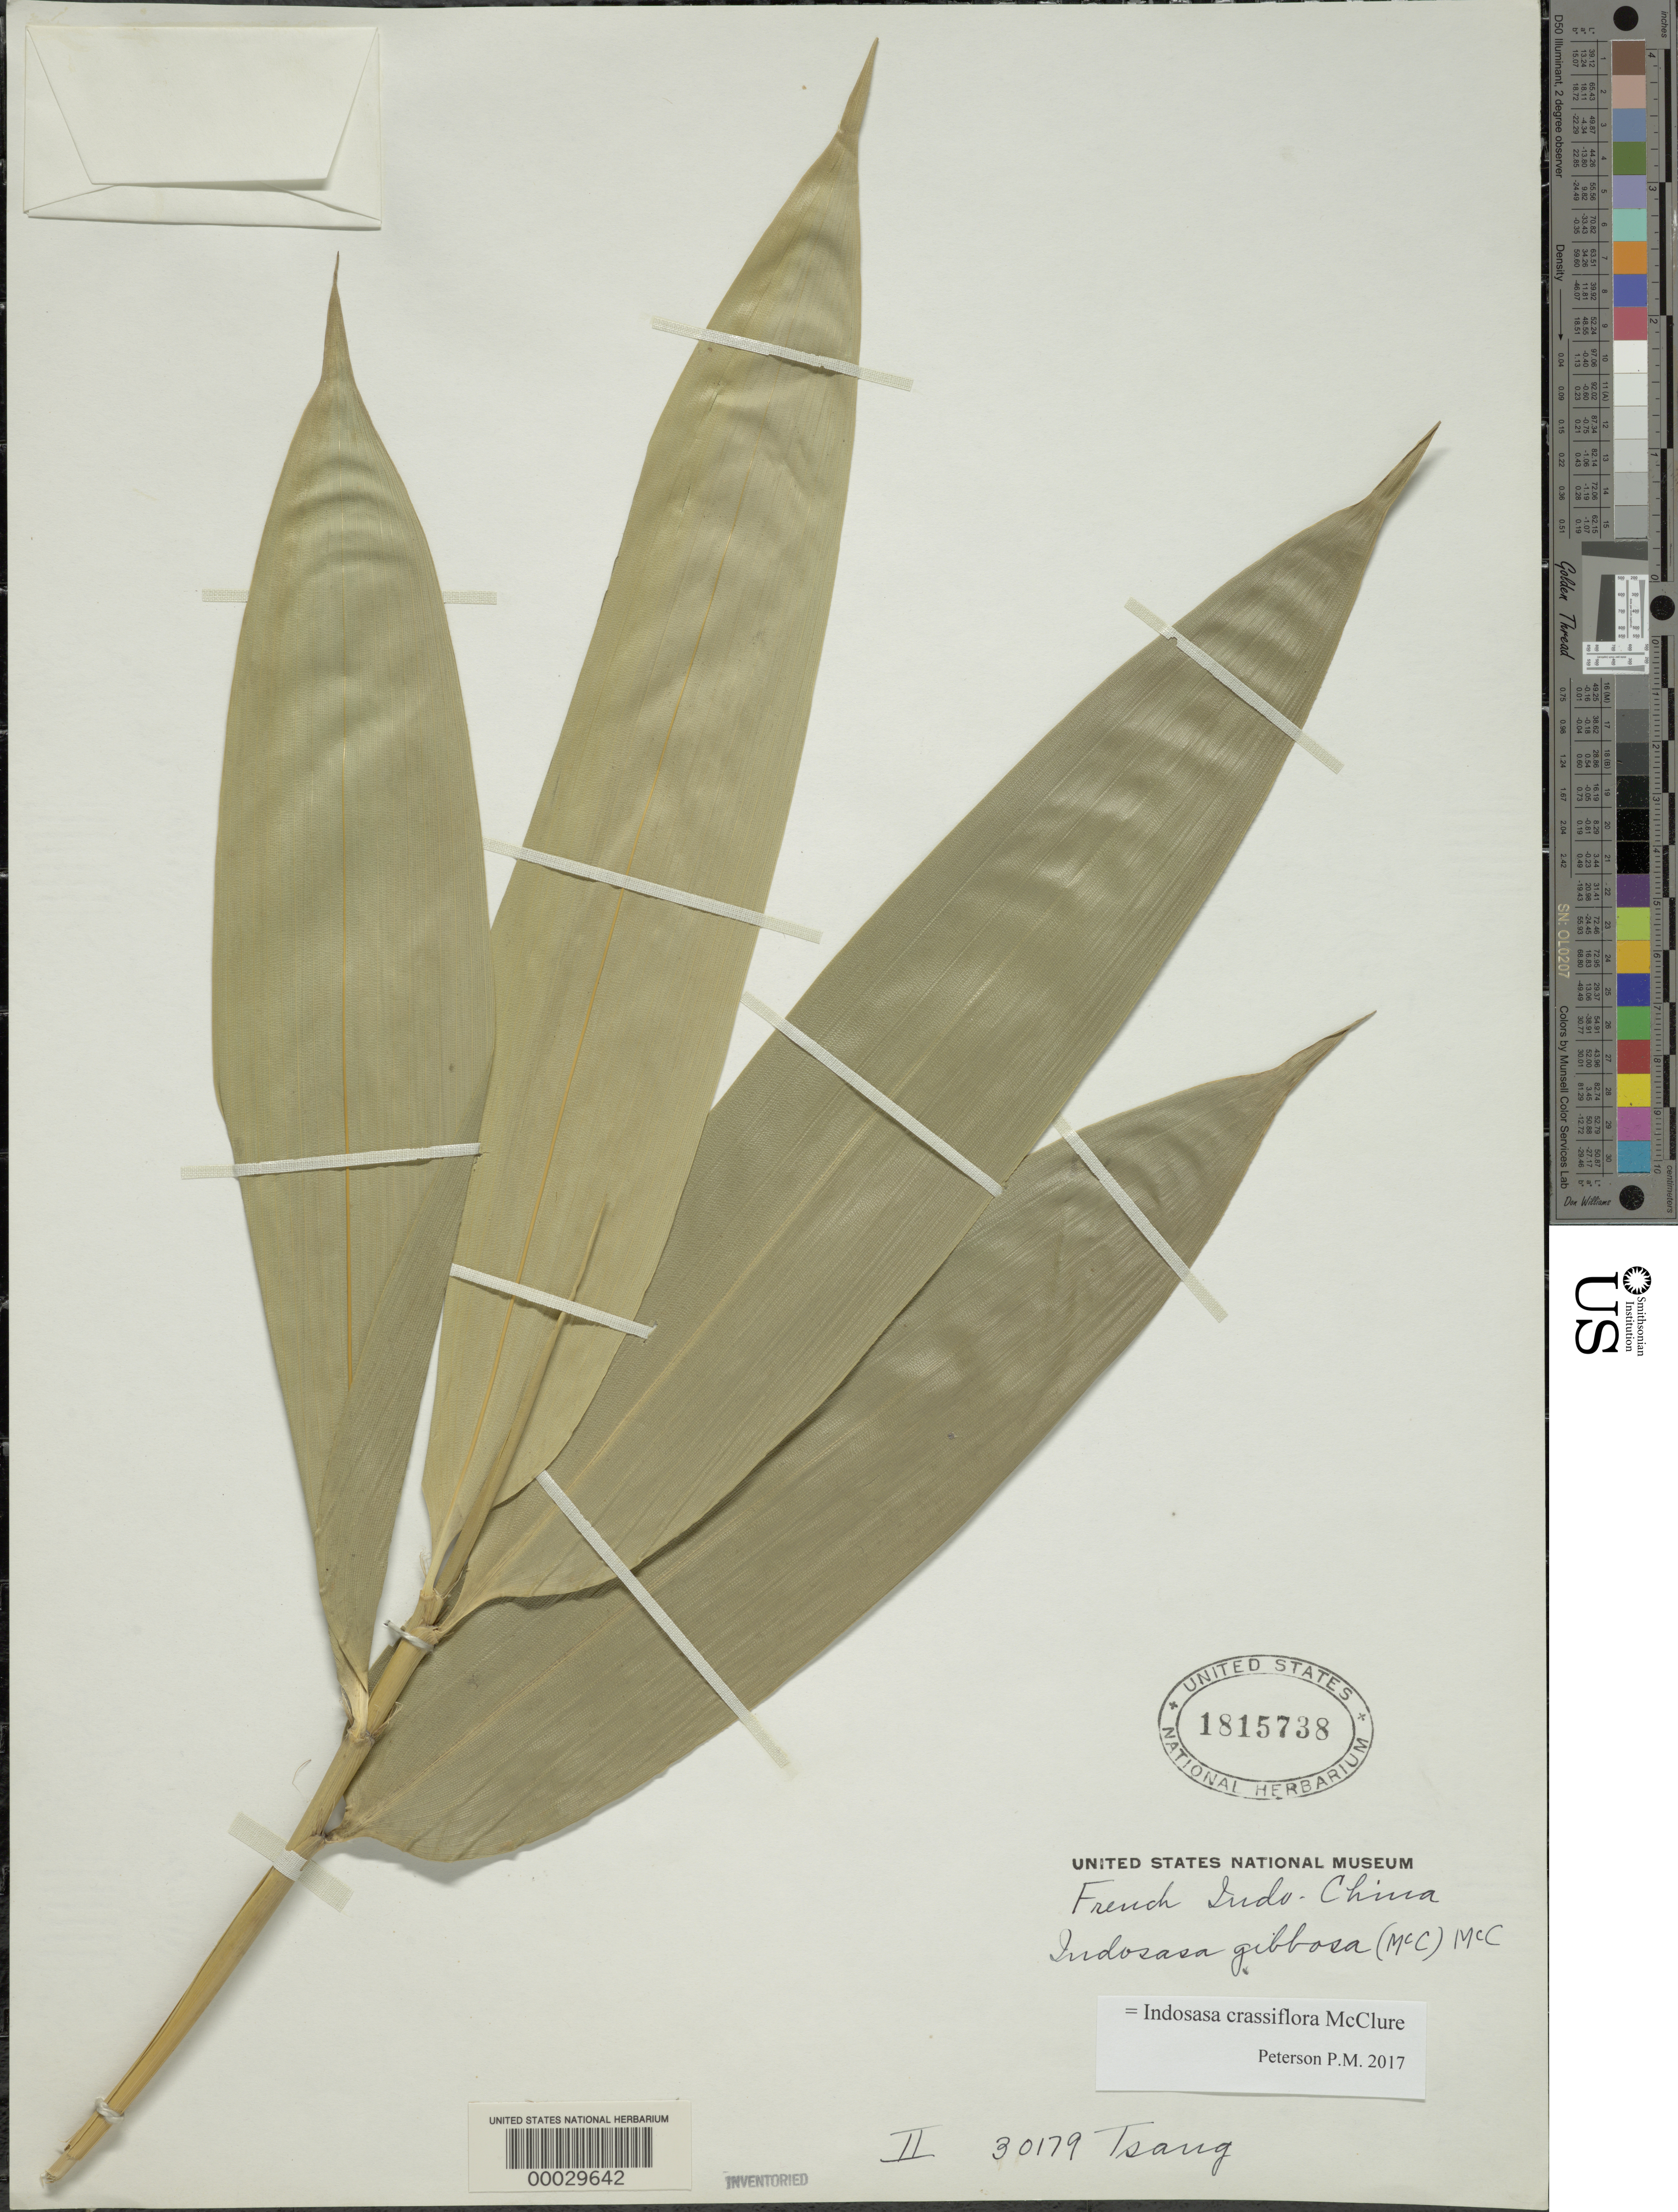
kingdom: Plantae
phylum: Tracheophyta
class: Liliopsida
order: Poales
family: Poaceae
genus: Indosasa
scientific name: Indosasa crassiflora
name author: McClure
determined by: Poaceae Reorganization Project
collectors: W. T. Tsang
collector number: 30179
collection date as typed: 20 Jul 1940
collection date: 1940-07-20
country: Vietnam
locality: Tonkin, hoi ning prov, lung waan, sai wong mo shan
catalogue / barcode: US 1815738